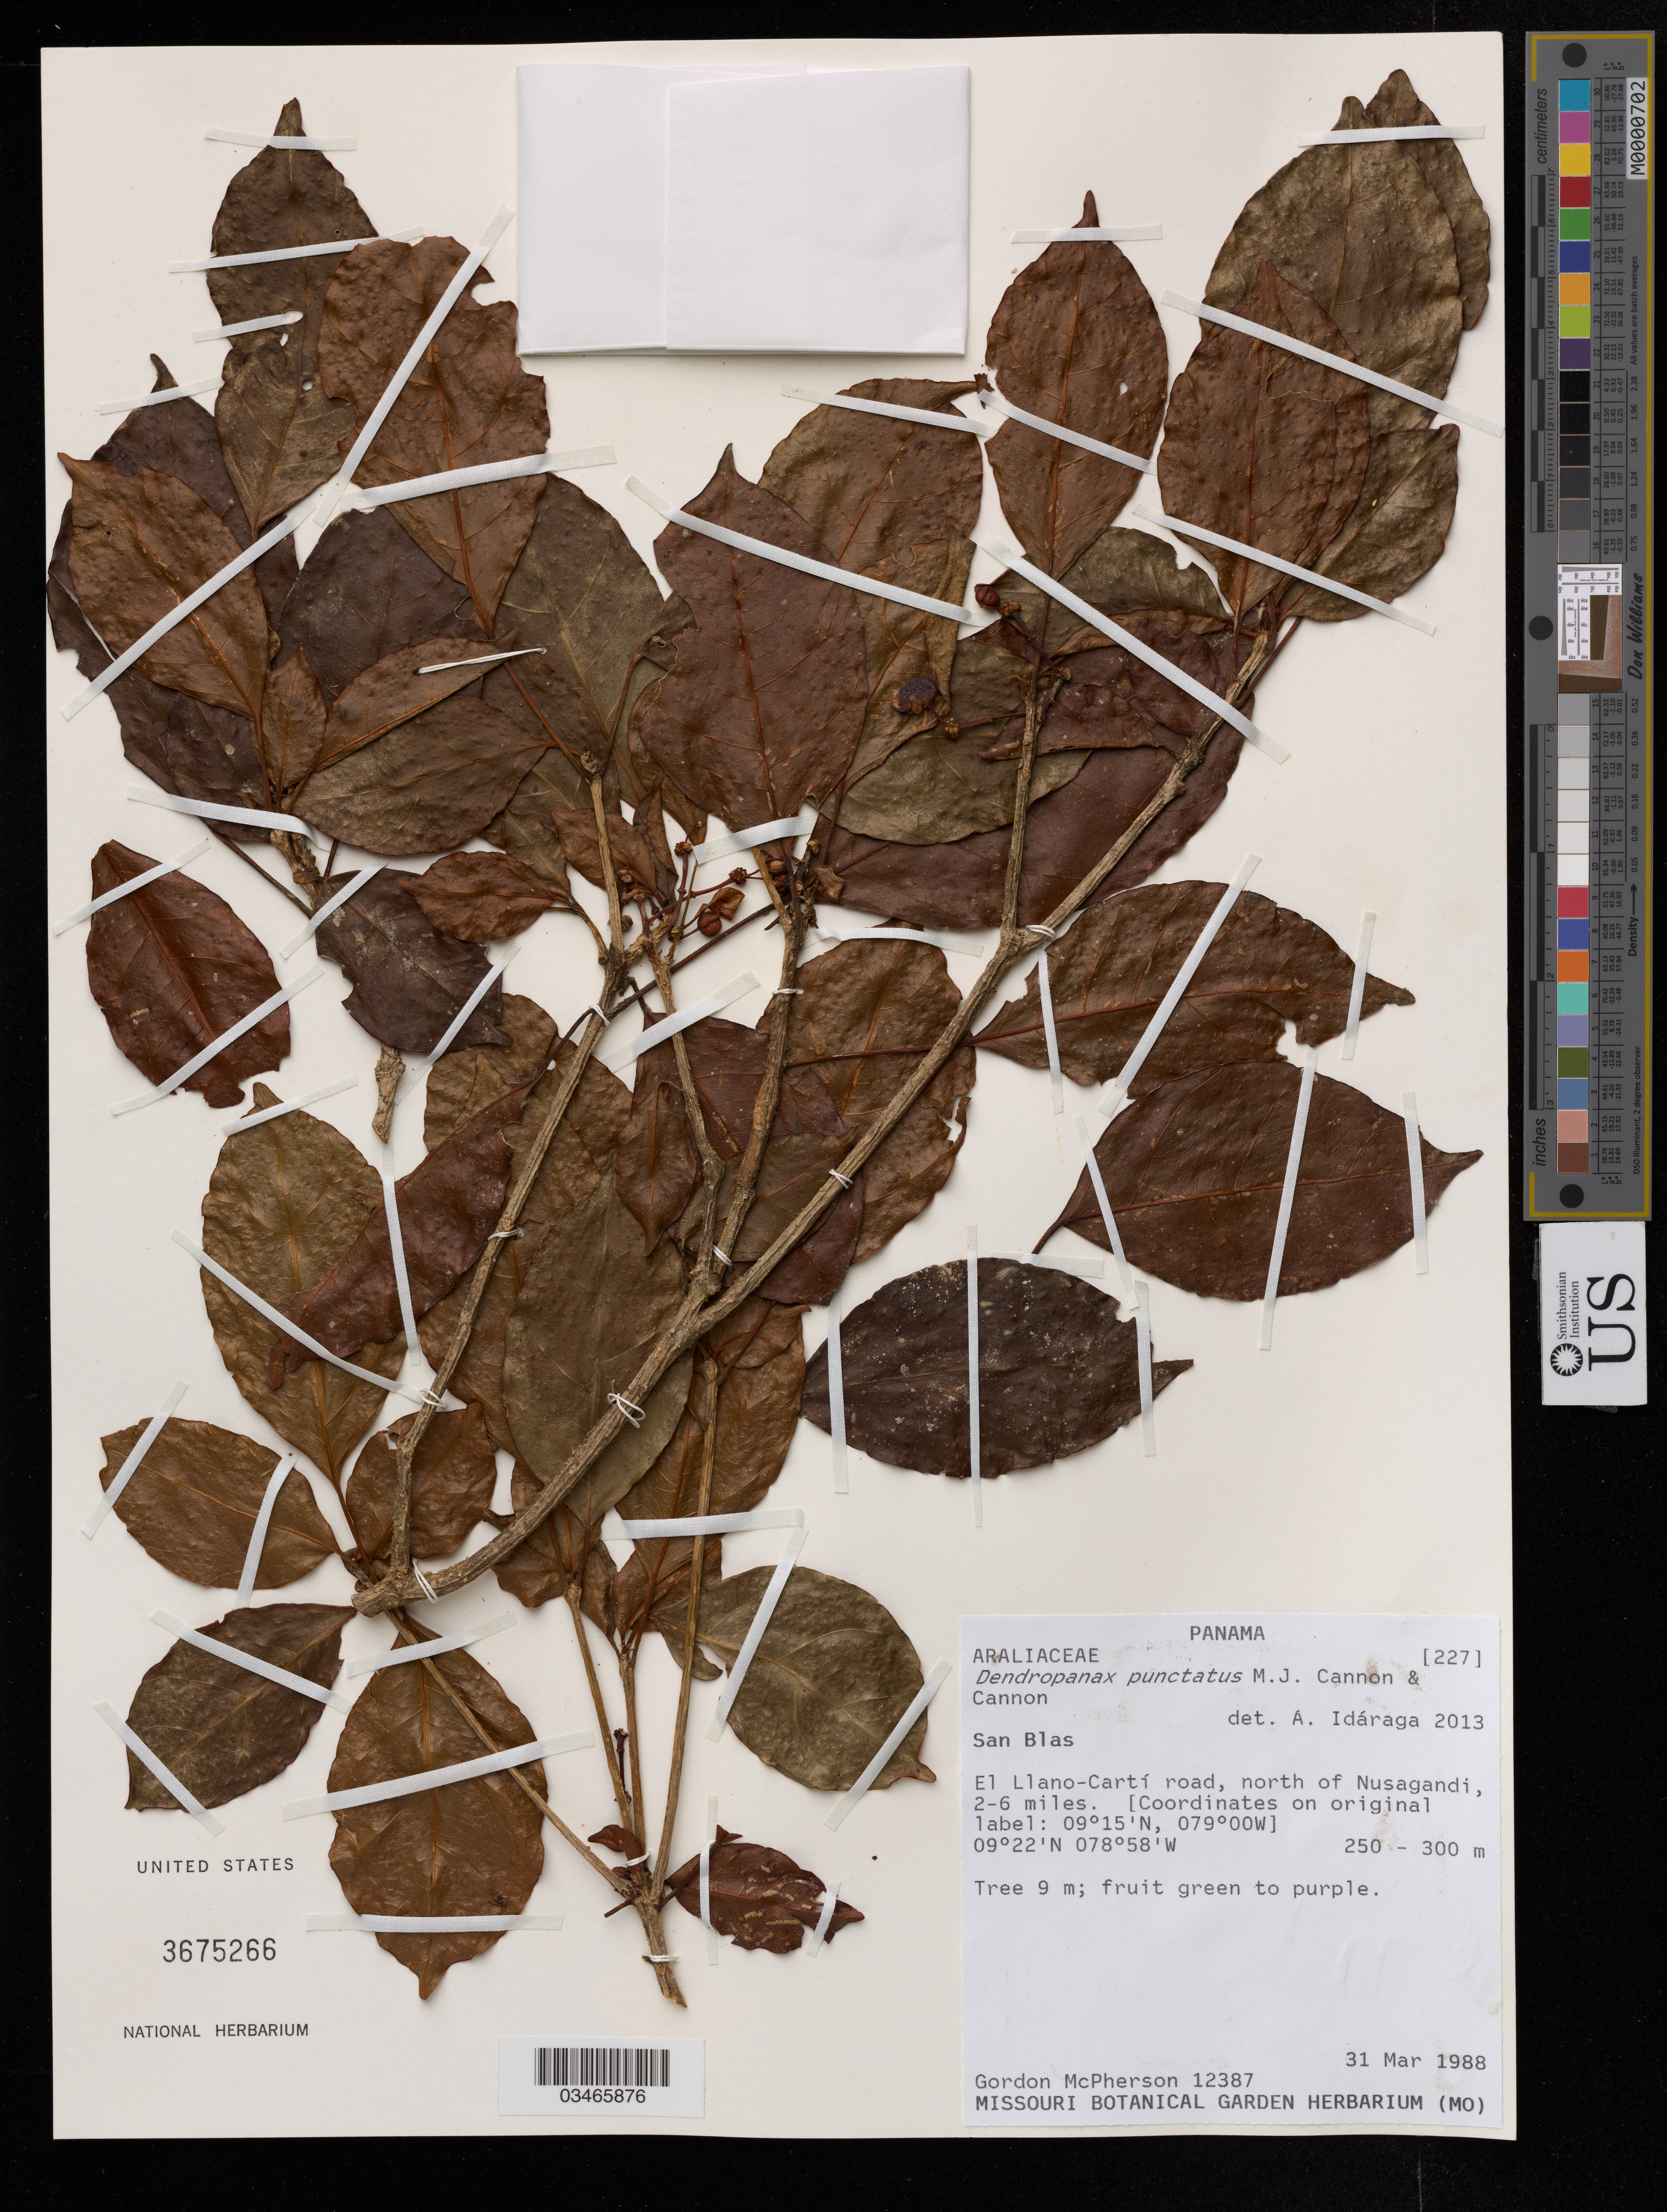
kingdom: Plantae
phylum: Tracheophyta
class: Magnoliopsida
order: Apiales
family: Araliaceae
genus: Dendropanax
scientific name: Dendropanax punctatus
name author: Cannon & Cannon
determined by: Idarraga, Alvaro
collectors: G. D. McPherson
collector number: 12387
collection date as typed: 31 Mar 1988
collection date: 1988-03-31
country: Panama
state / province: Kuna Yala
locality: El Llano-Carti road, N of Nusagandi, 2-6 mi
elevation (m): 250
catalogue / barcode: US 3675266